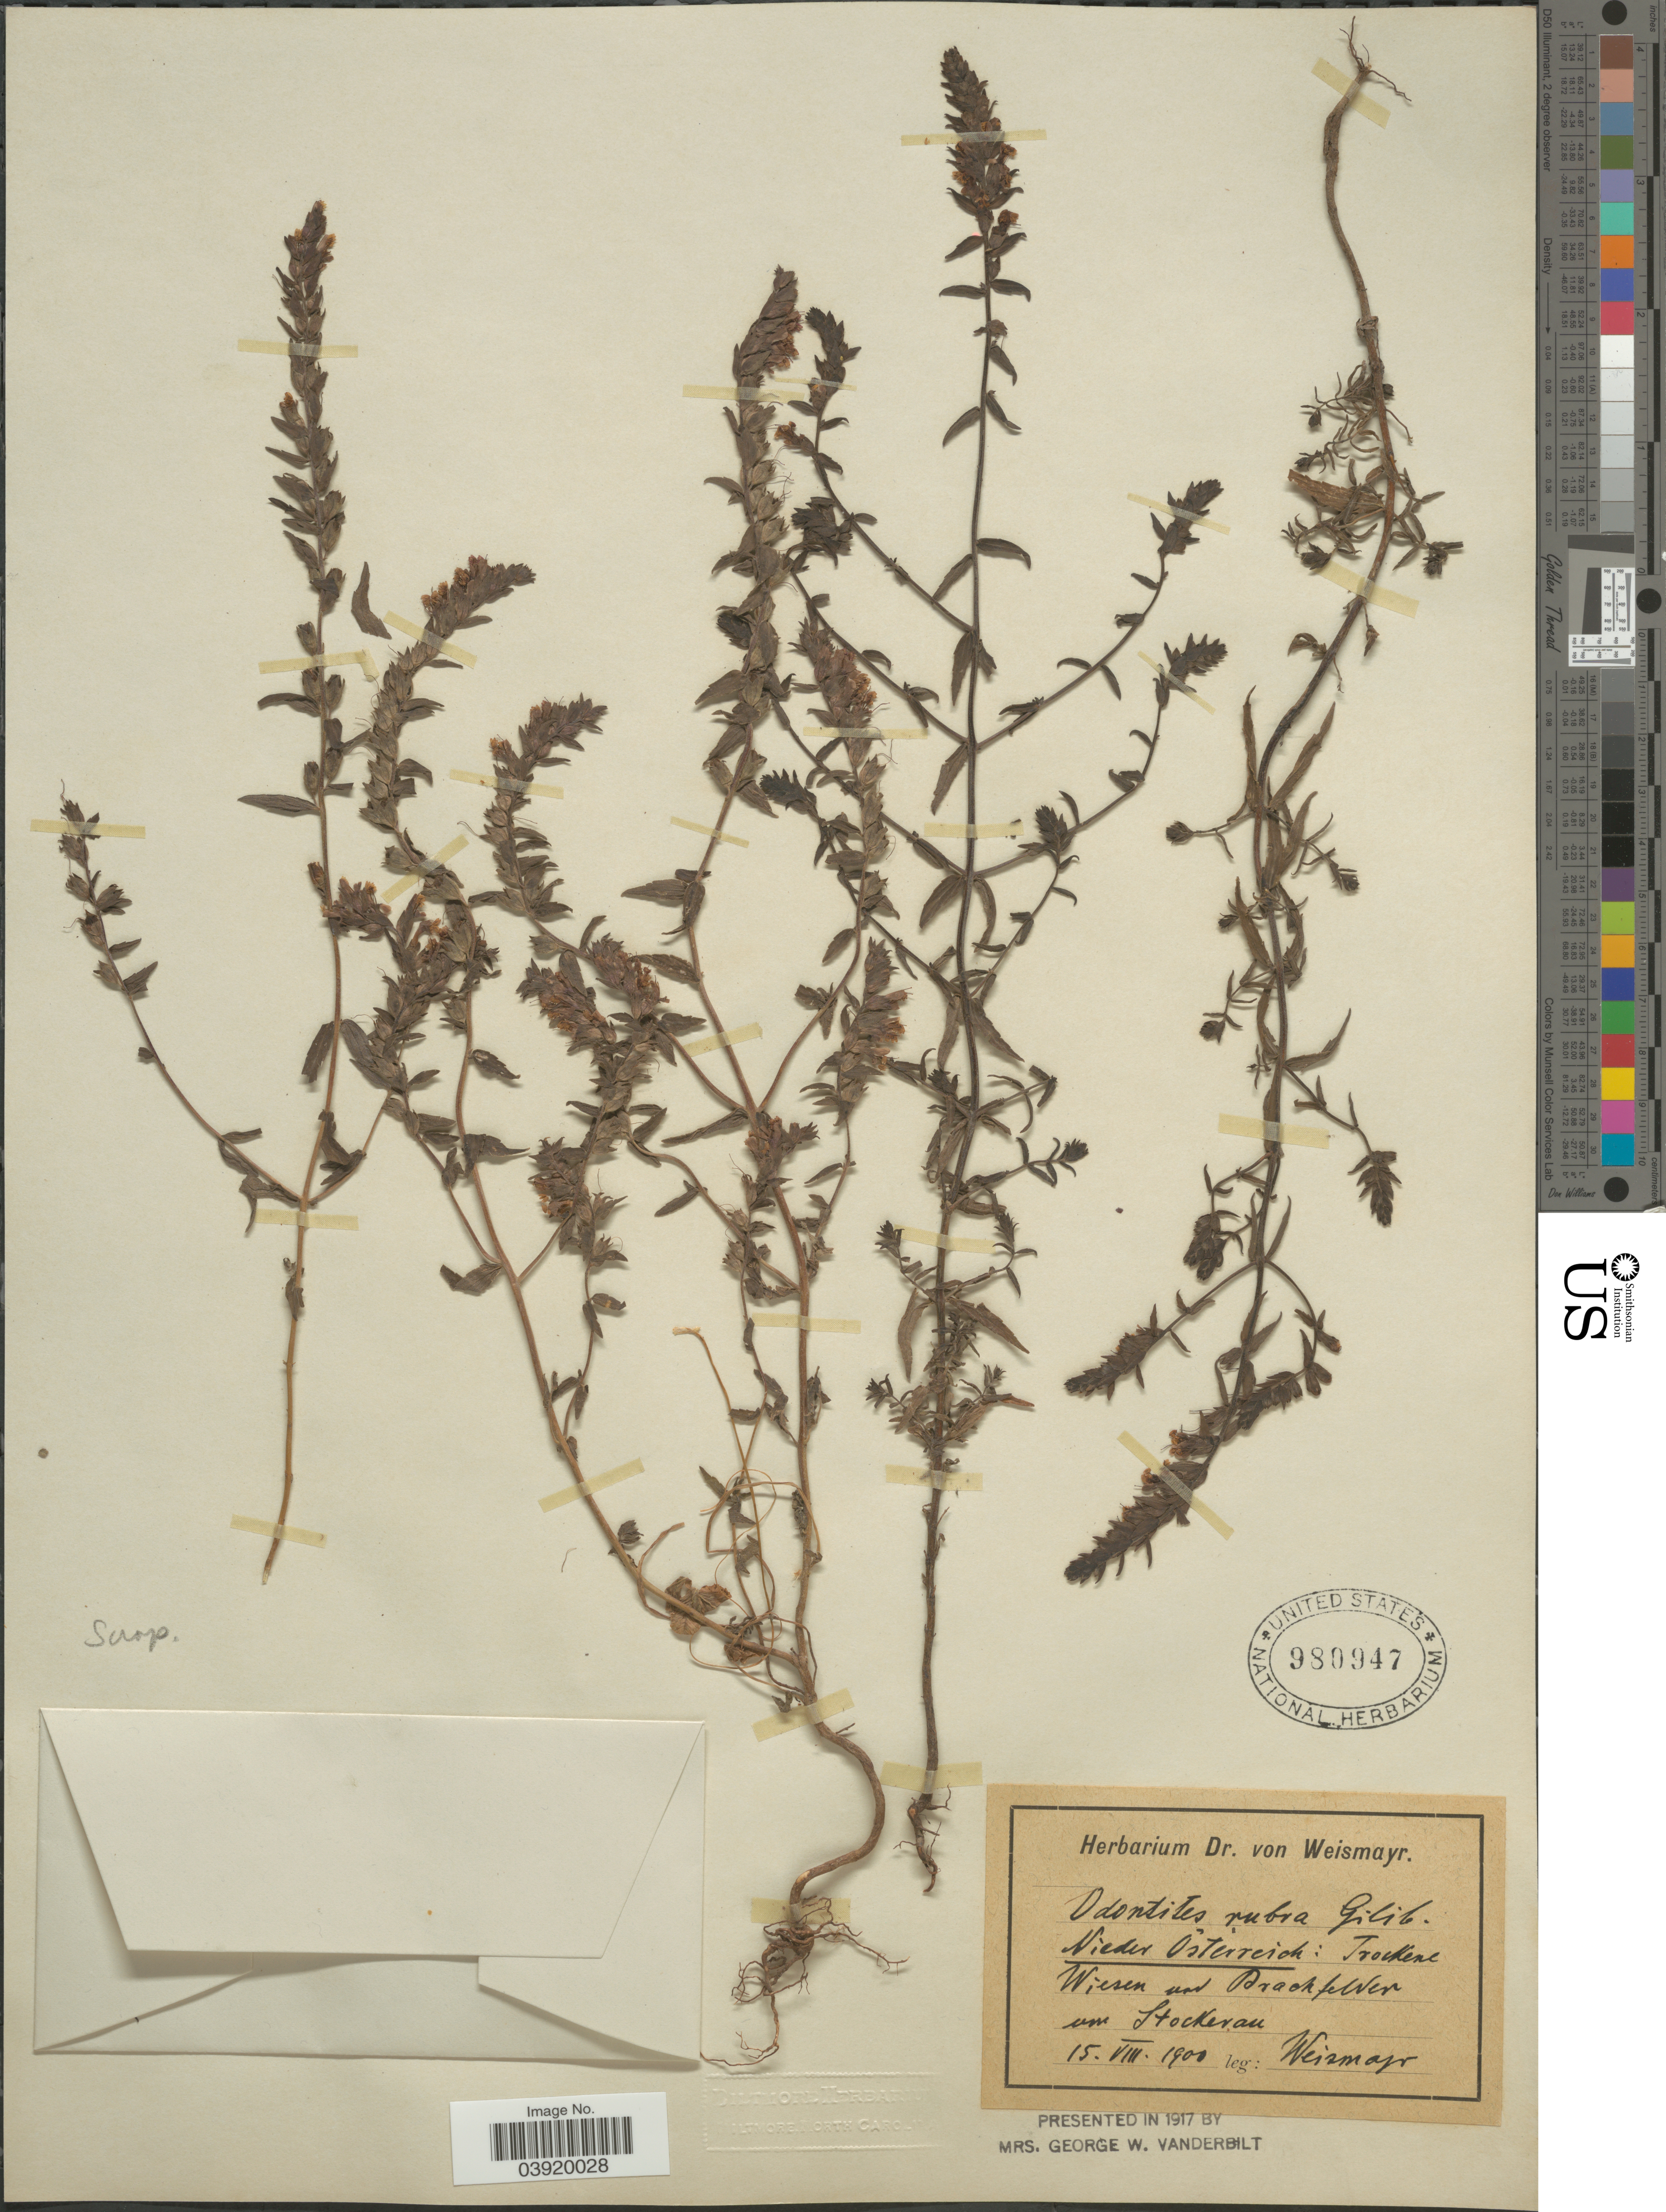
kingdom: Plantae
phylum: Tracheophyta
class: Magnoliopsida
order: Lamiales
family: Orobanchaceae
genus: Odontites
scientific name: Odontites vulgaris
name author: Moench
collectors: Weismayr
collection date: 1900-08-15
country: Austria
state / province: Niederosterreich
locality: Trockene Wiesen und Drackfelden un Stockerau.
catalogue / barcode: US 980947